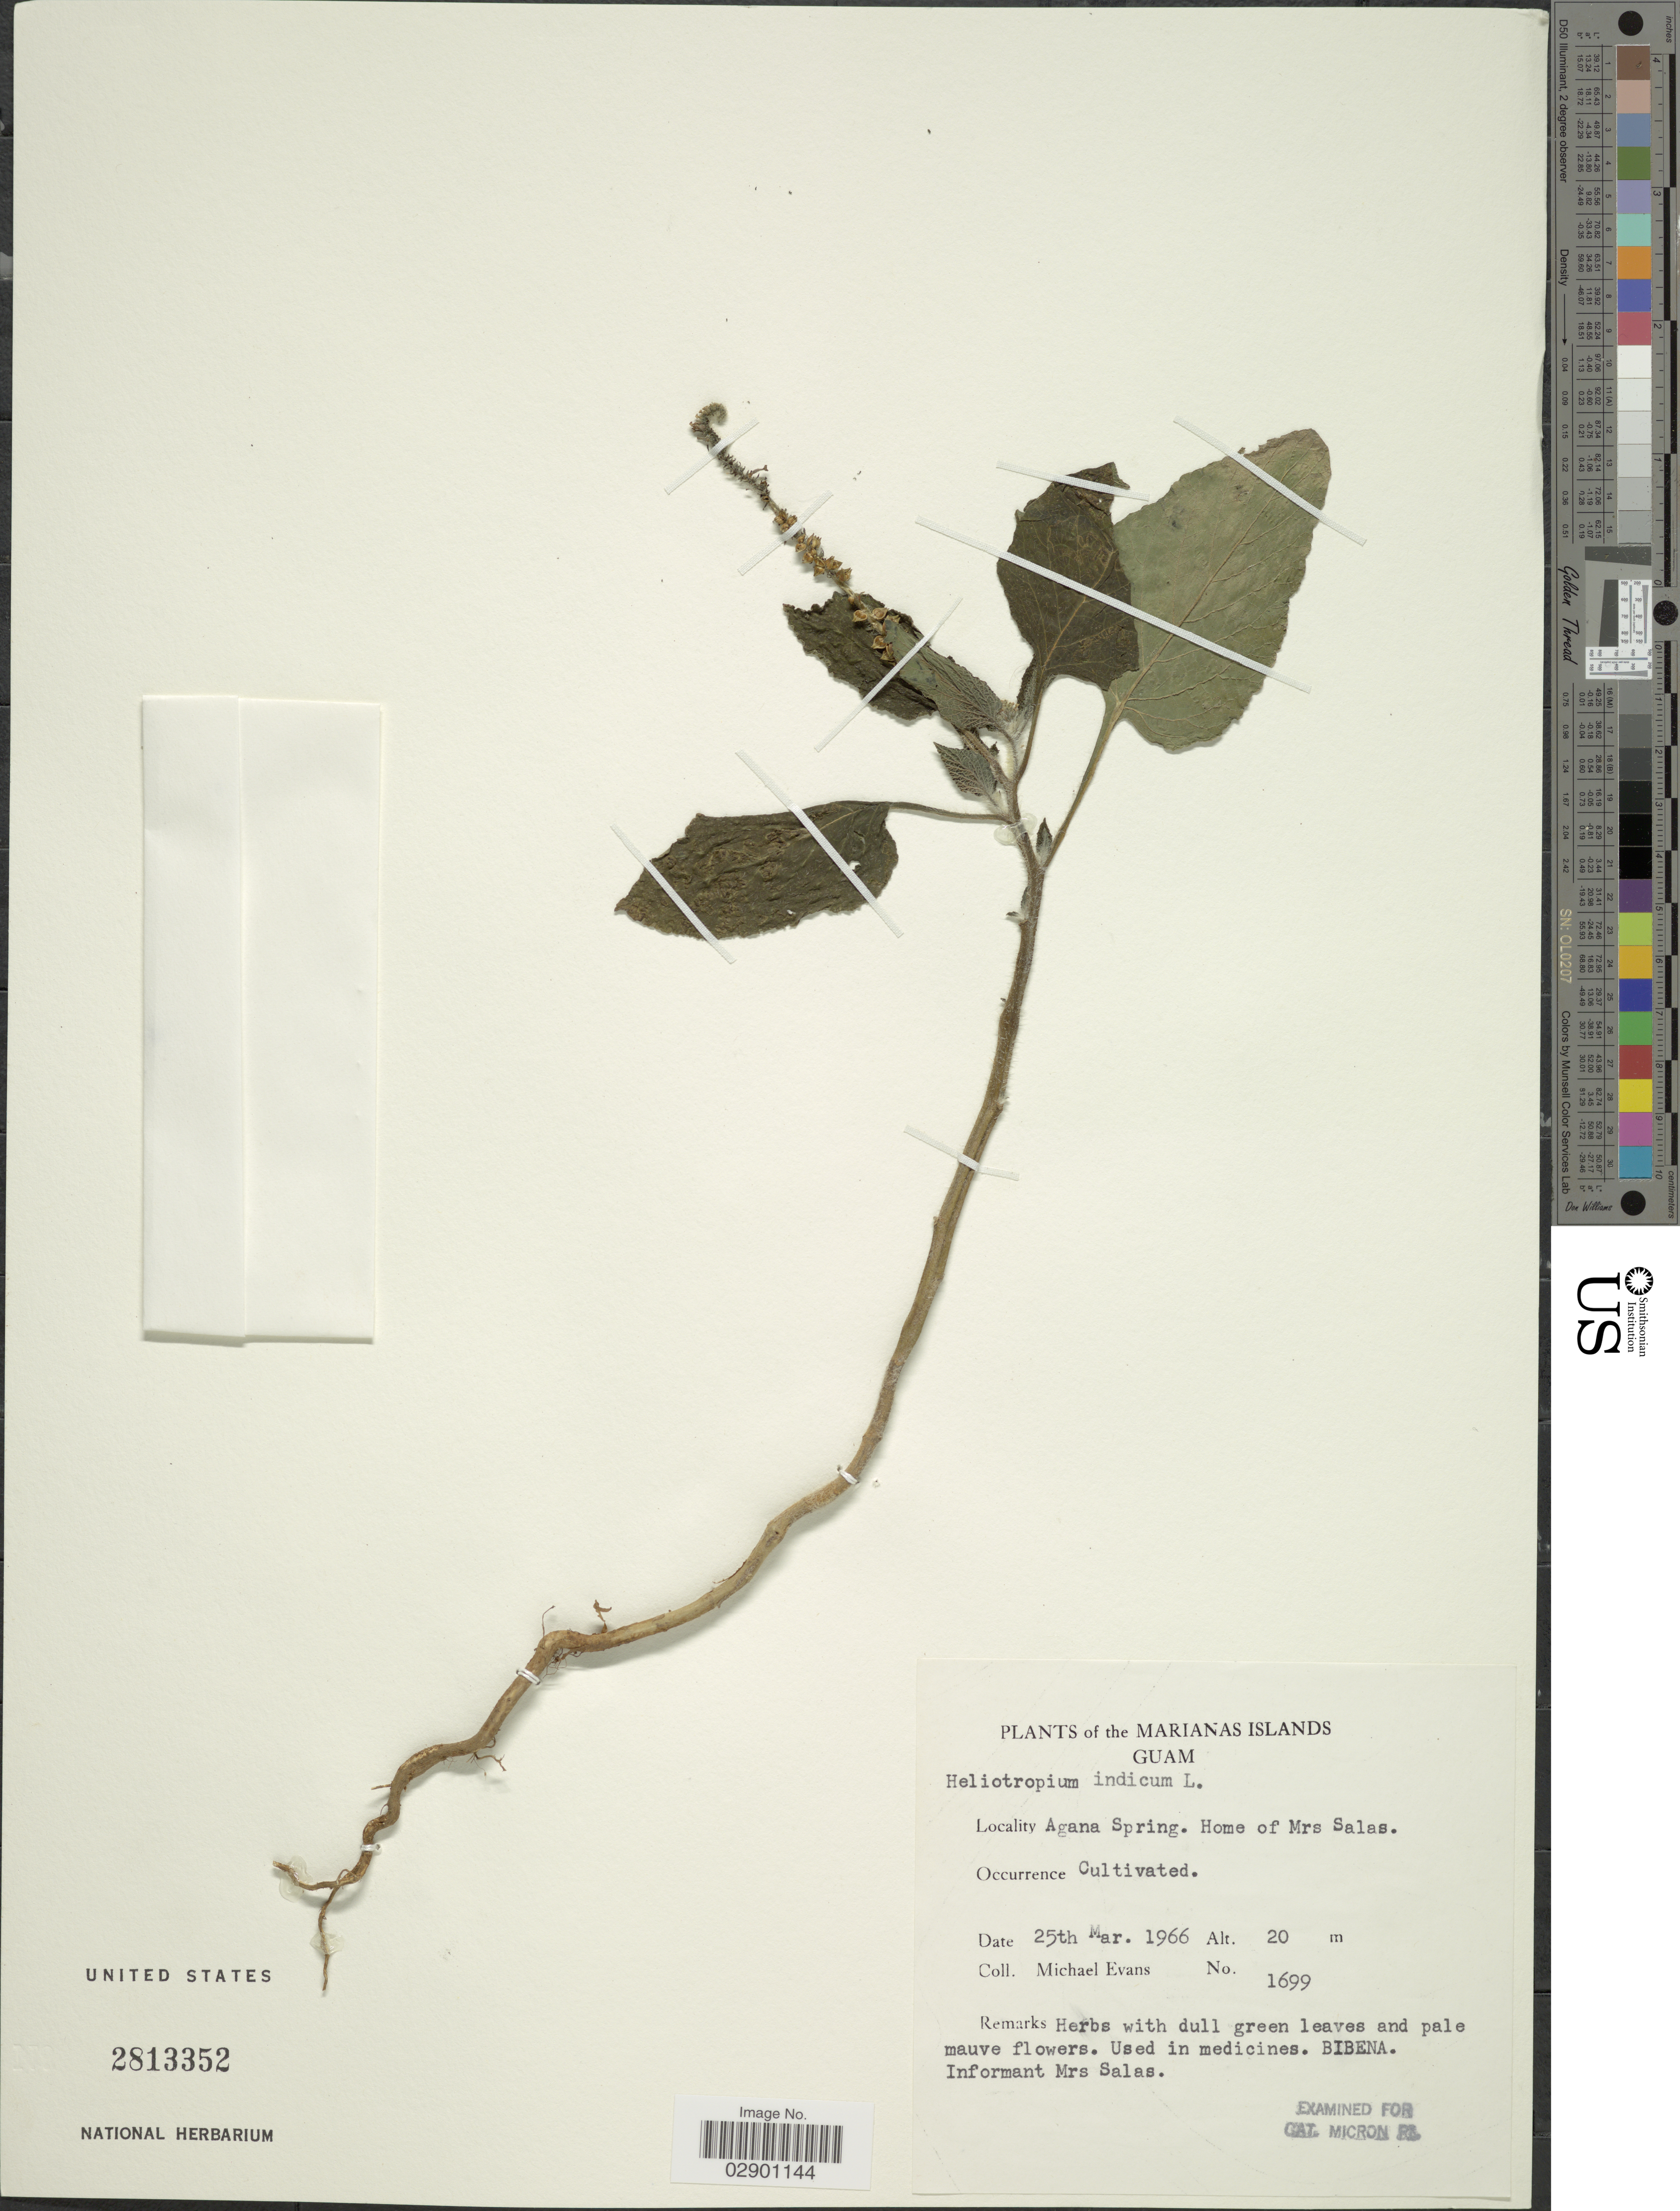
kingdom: Plantae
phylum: Tracheophyta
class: Magnoliopsida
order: Boraginales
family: Heliotropiaceae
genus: Heliotropium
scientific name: Heliotropium indicum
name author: L.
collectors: M. Evans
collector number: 1699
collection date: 1966-03-25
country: Guam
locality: Marianas Islands. Agana Spring. Home of Mrs Salas.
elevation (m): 20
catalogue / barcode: US 2813352